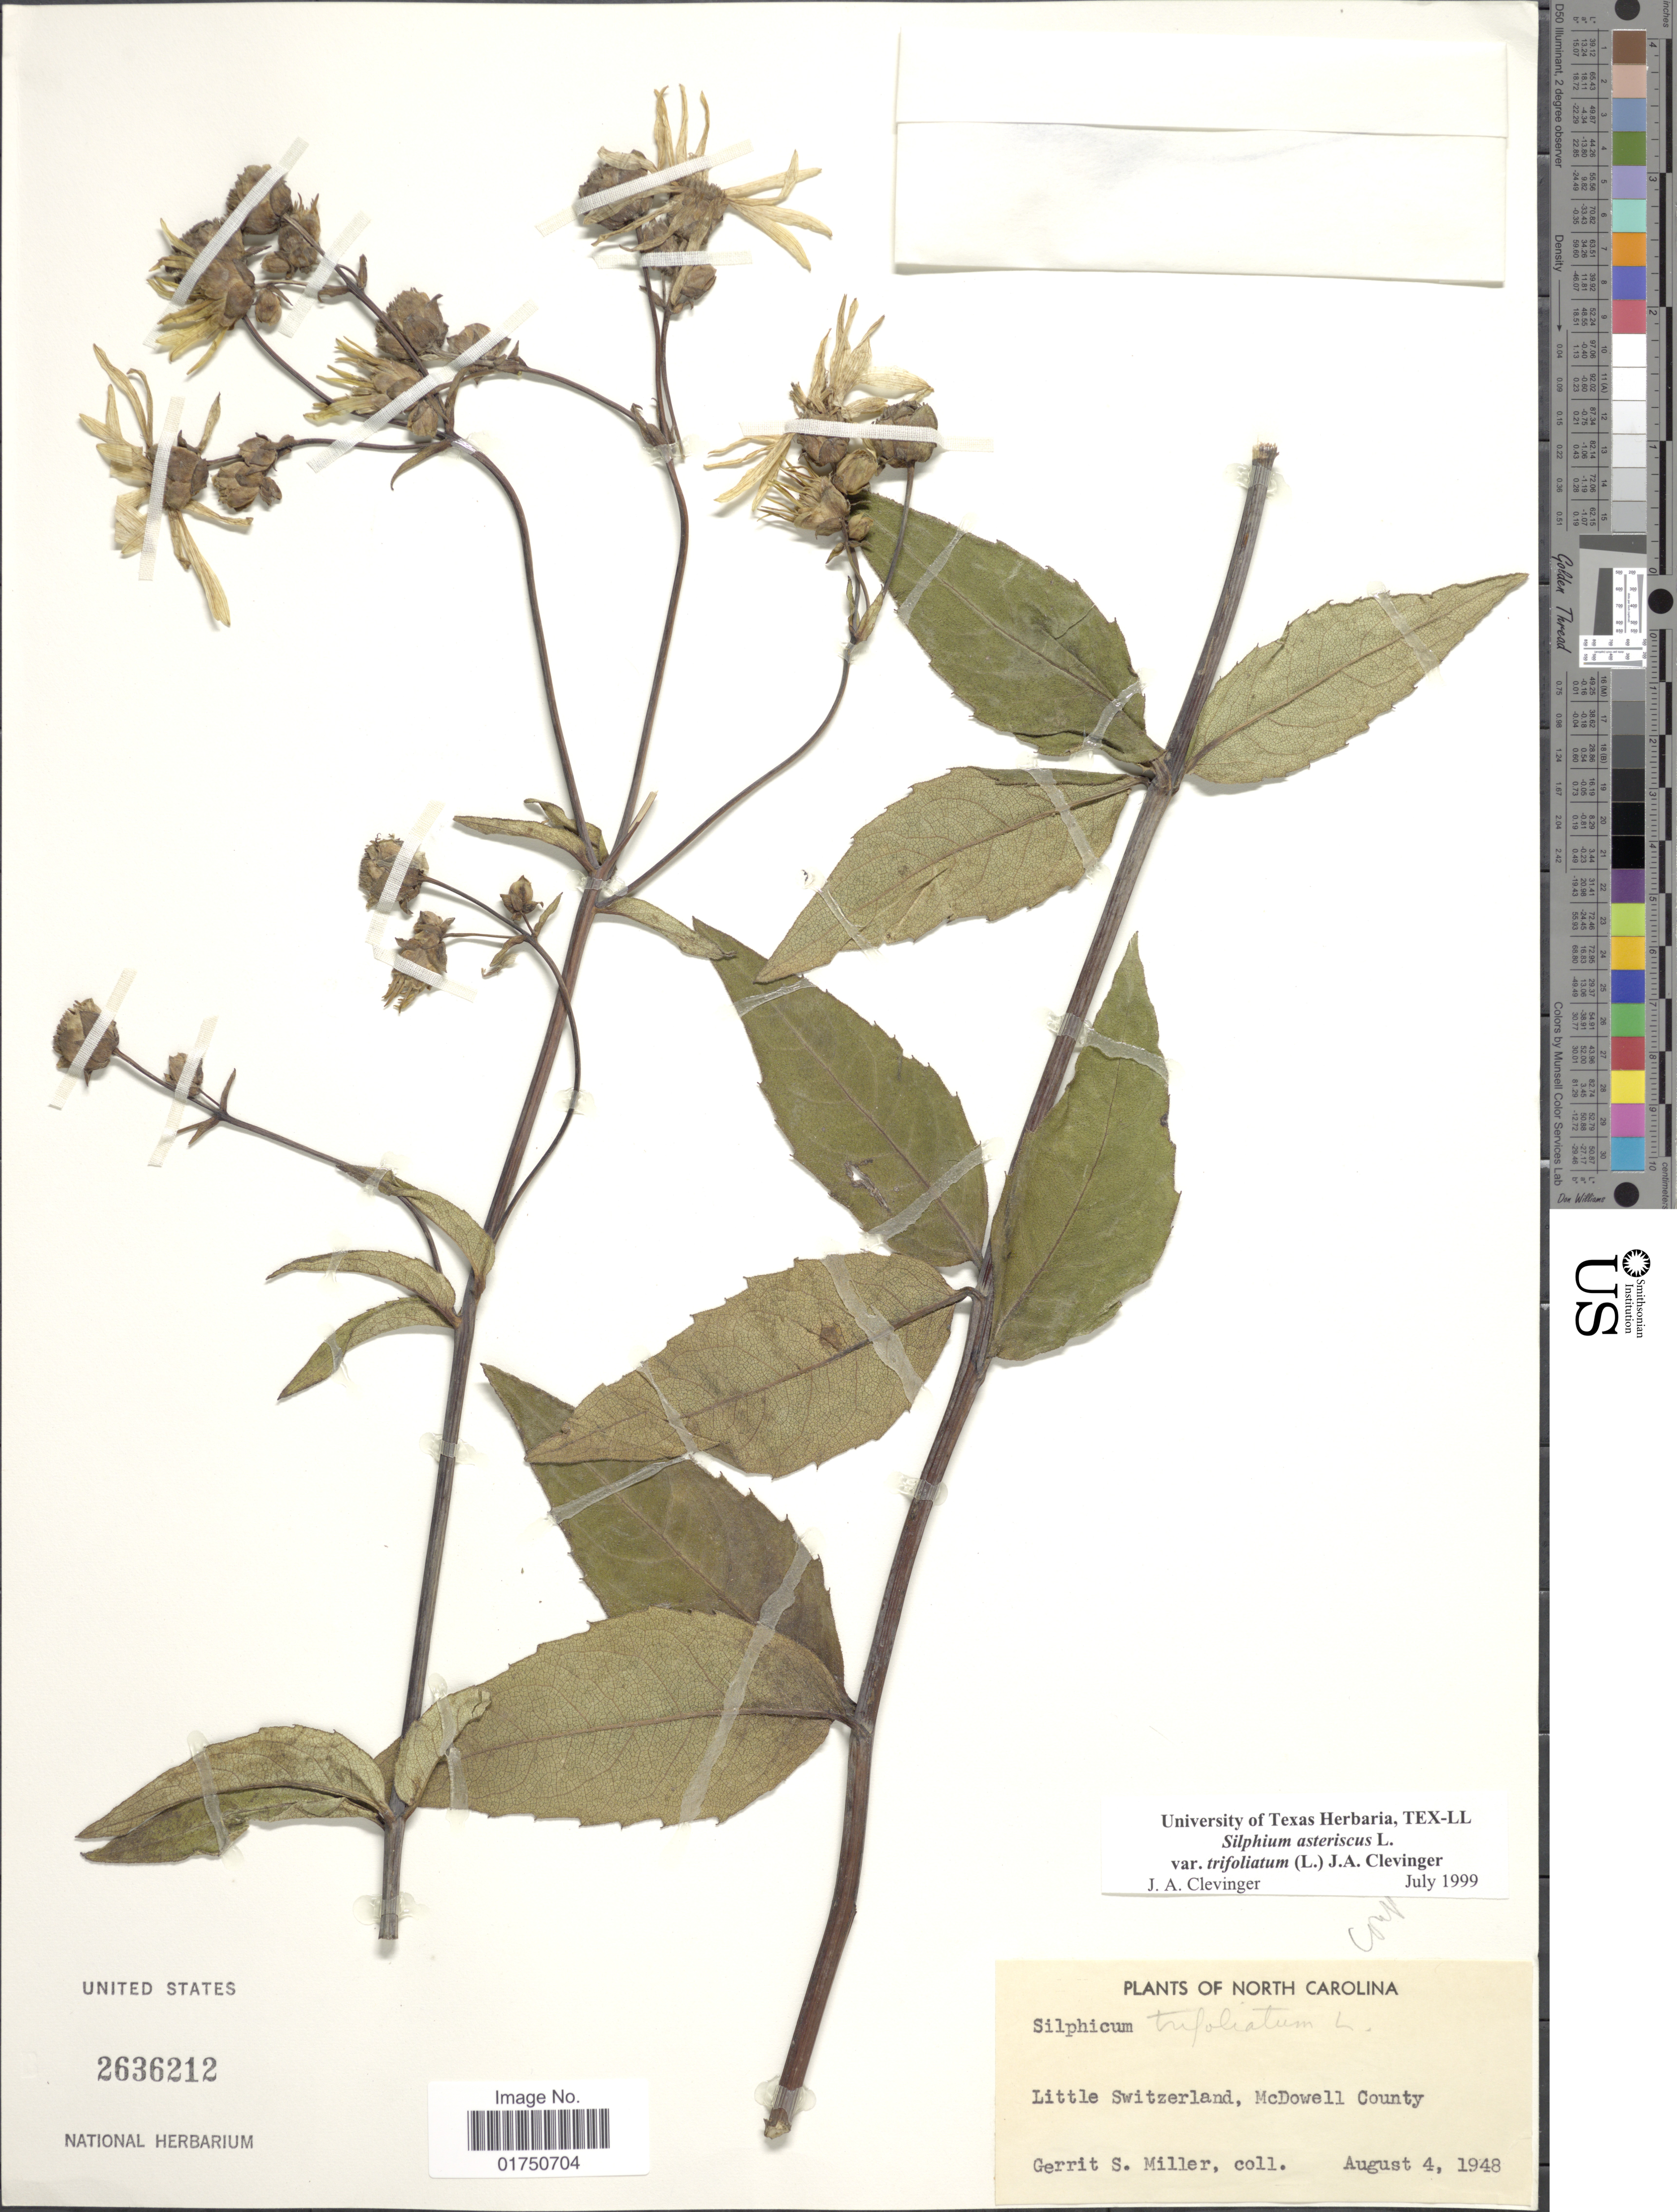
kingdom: Plantae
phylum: Tracheophyta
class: Magnoliopsida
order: Asterales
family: Asteraceae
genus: Silphium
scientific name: Silphium asteriscus var. trifoliatum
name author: (L.) Clevinger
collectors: G. S. Miller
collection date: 1948-08-04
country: United States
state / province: North Carolina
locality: Little Switzerland, McDowell County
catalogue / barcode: US 2636212